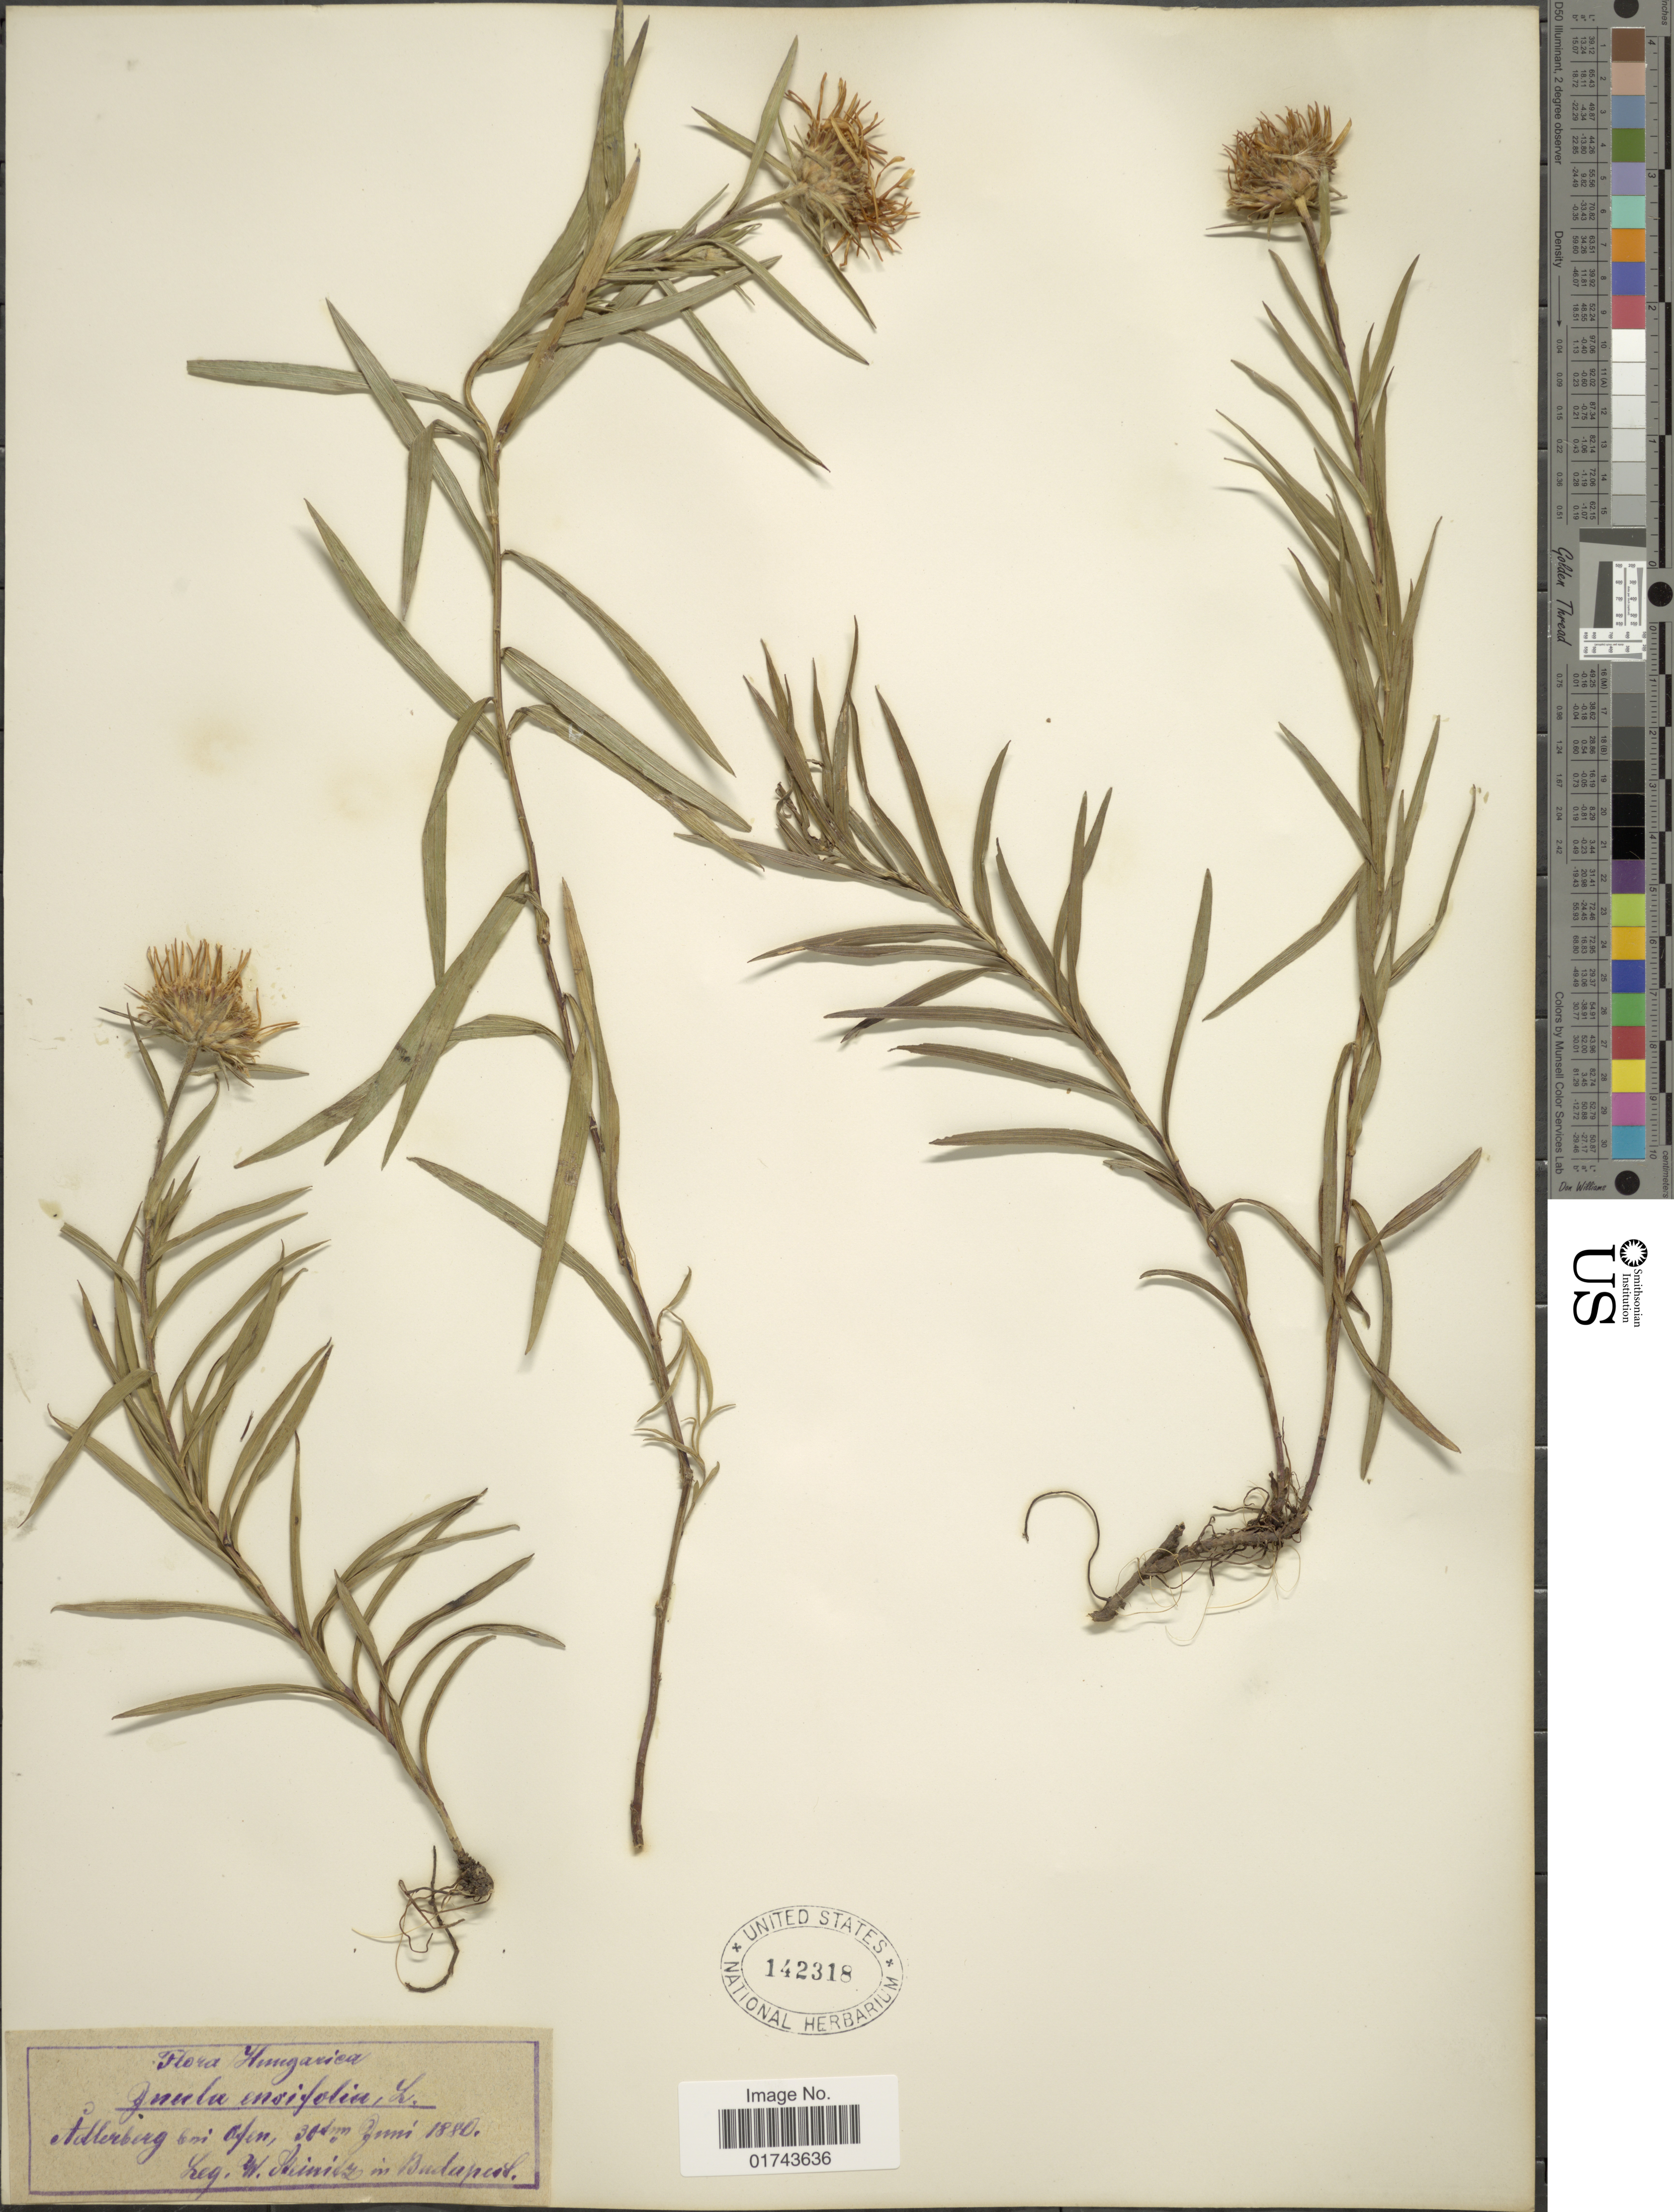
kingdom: Plantae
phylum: Tracheophyta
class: Magnoliopsida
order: Asterales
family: Asteraceae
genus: Inula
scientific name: Inula ensifolia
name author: L.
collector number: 5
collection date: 1880-06-30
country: Hungary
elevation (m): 30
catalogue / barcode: US 142318